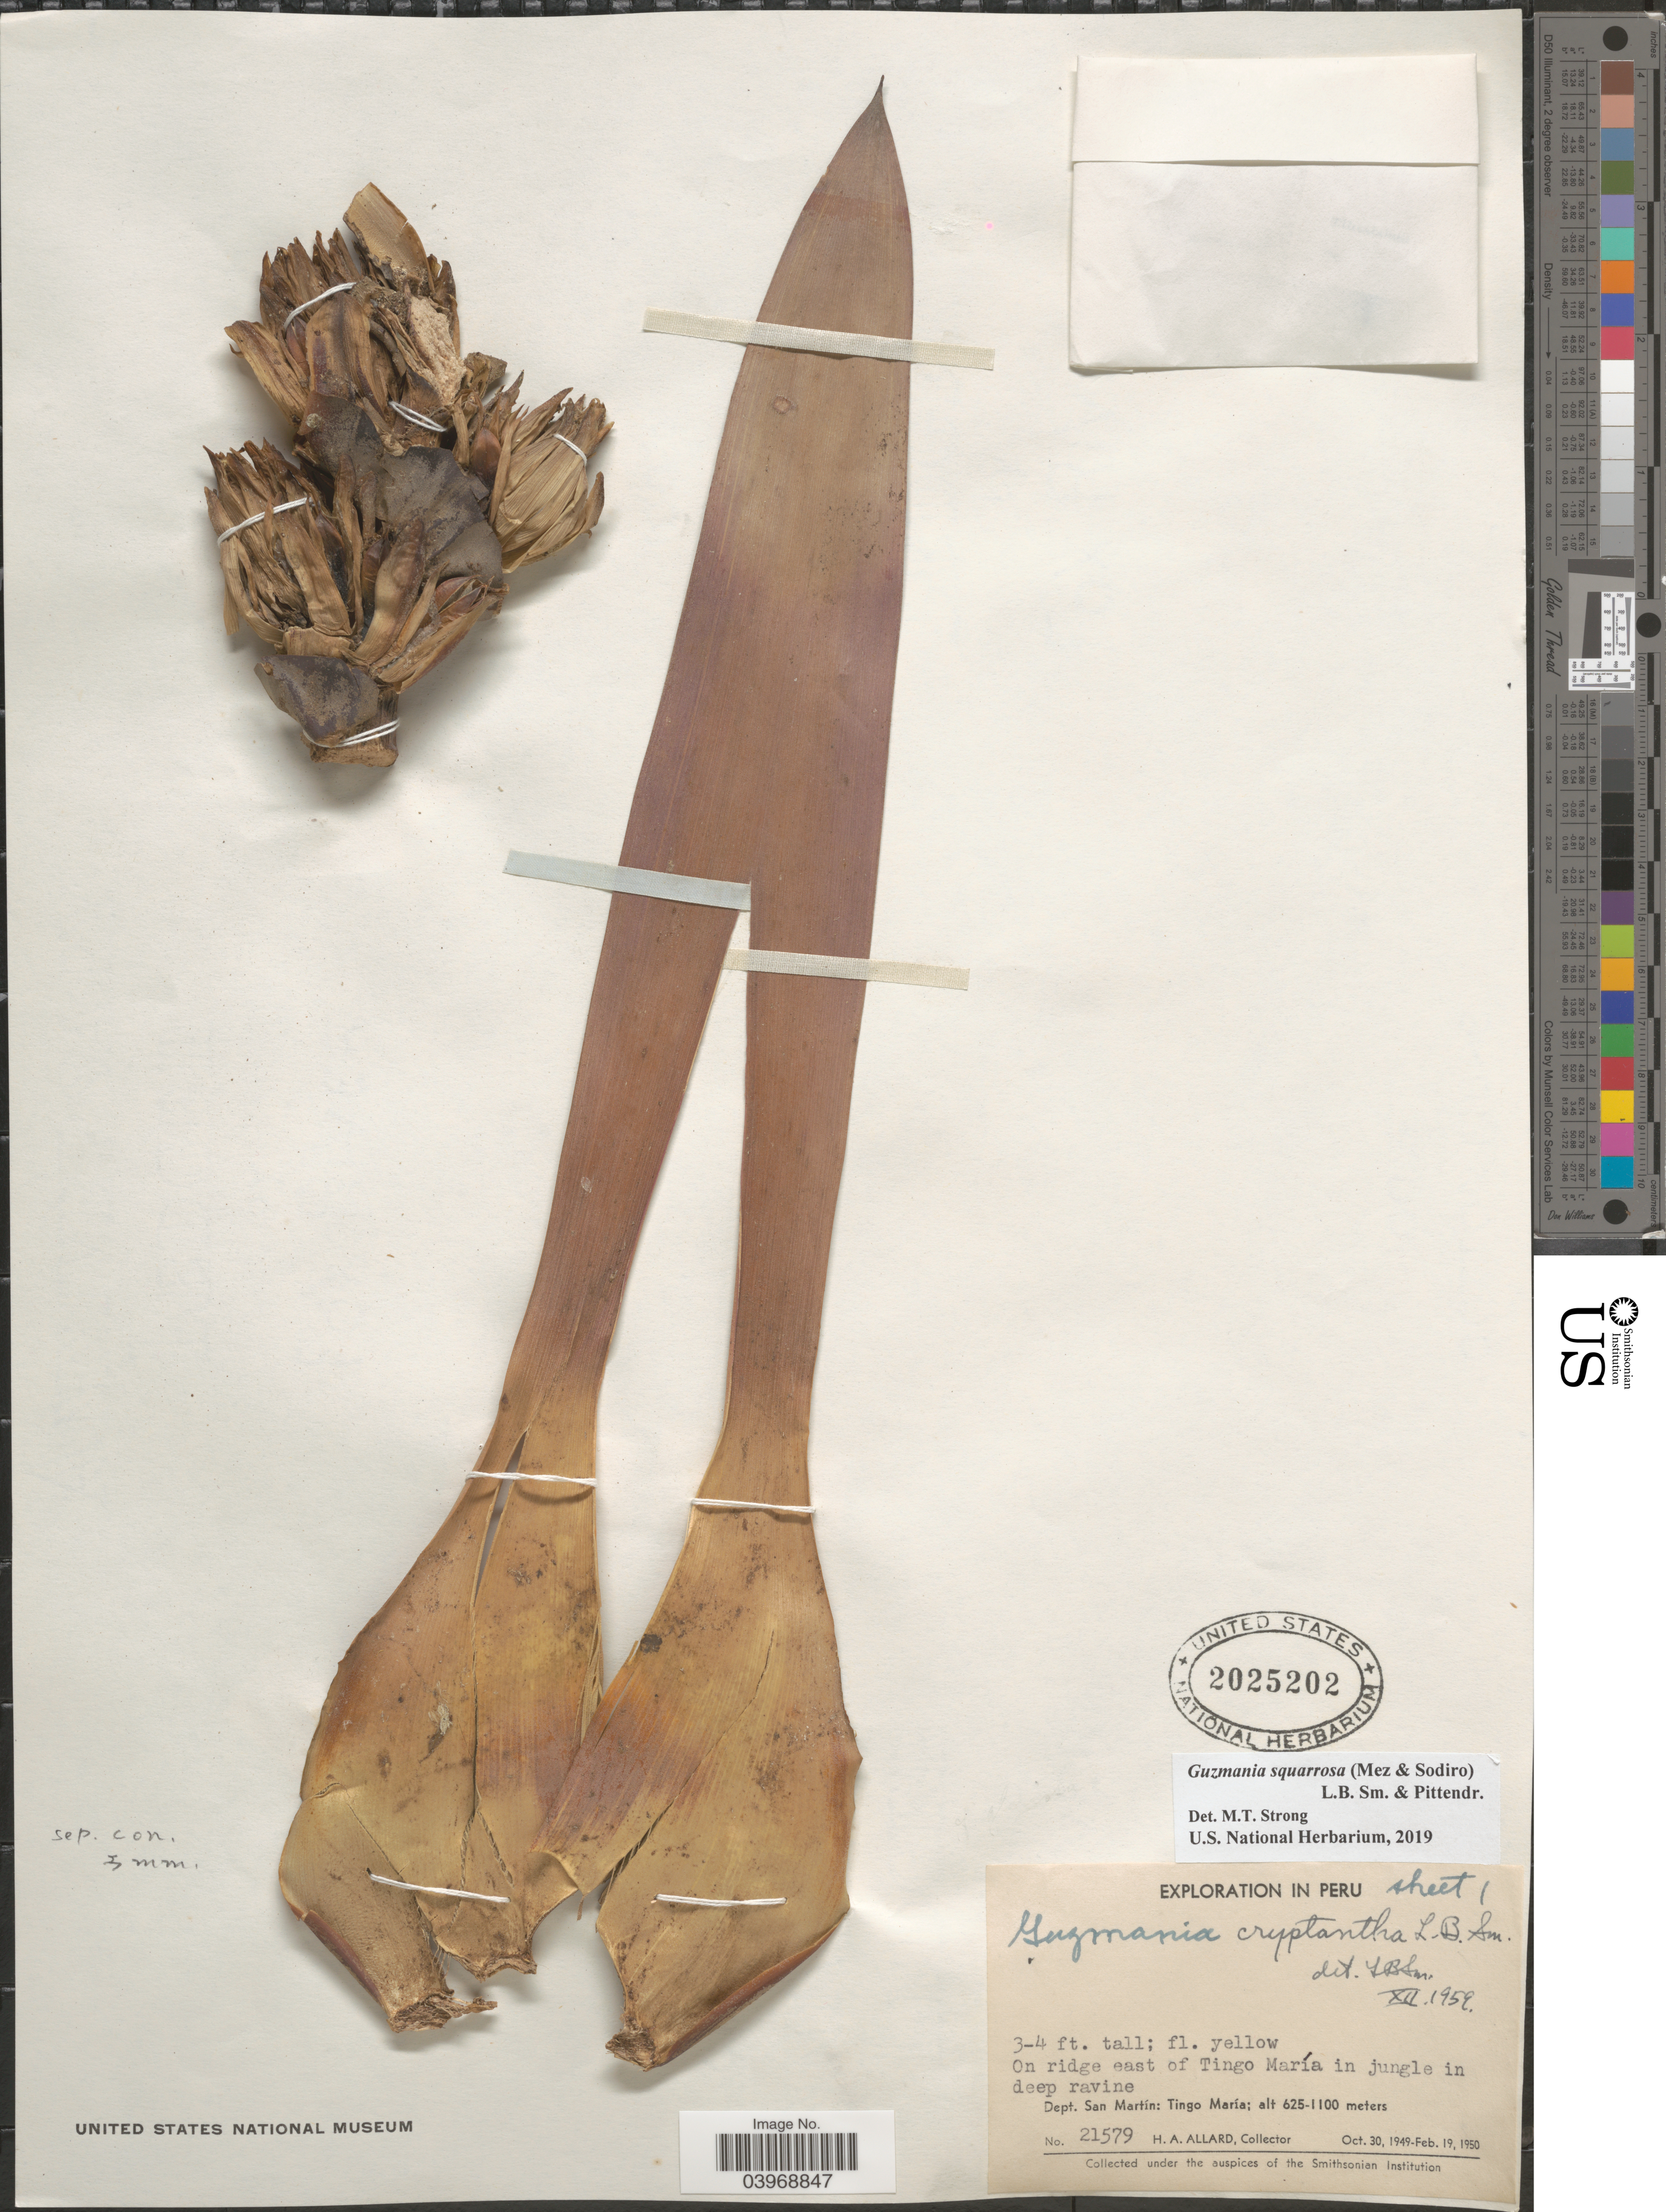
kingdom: Plantae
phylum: Tracheophyta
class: Liliopsida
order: Poales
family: Bromeliaceae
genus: Guzmania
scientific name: Guzmania squarrosa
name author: (Mez & Sodiro) L.B. Sm. & Pittendr.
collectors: H. A. Allard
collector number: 21579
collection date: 1949-10-30/1950-02-19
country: Peru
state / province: San Martín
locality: On ridge east of Tingo María in jungle in deep ravine. Dept. San Martín: Tingo María.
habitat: on ridge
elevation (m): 625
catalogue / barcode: US 2025202